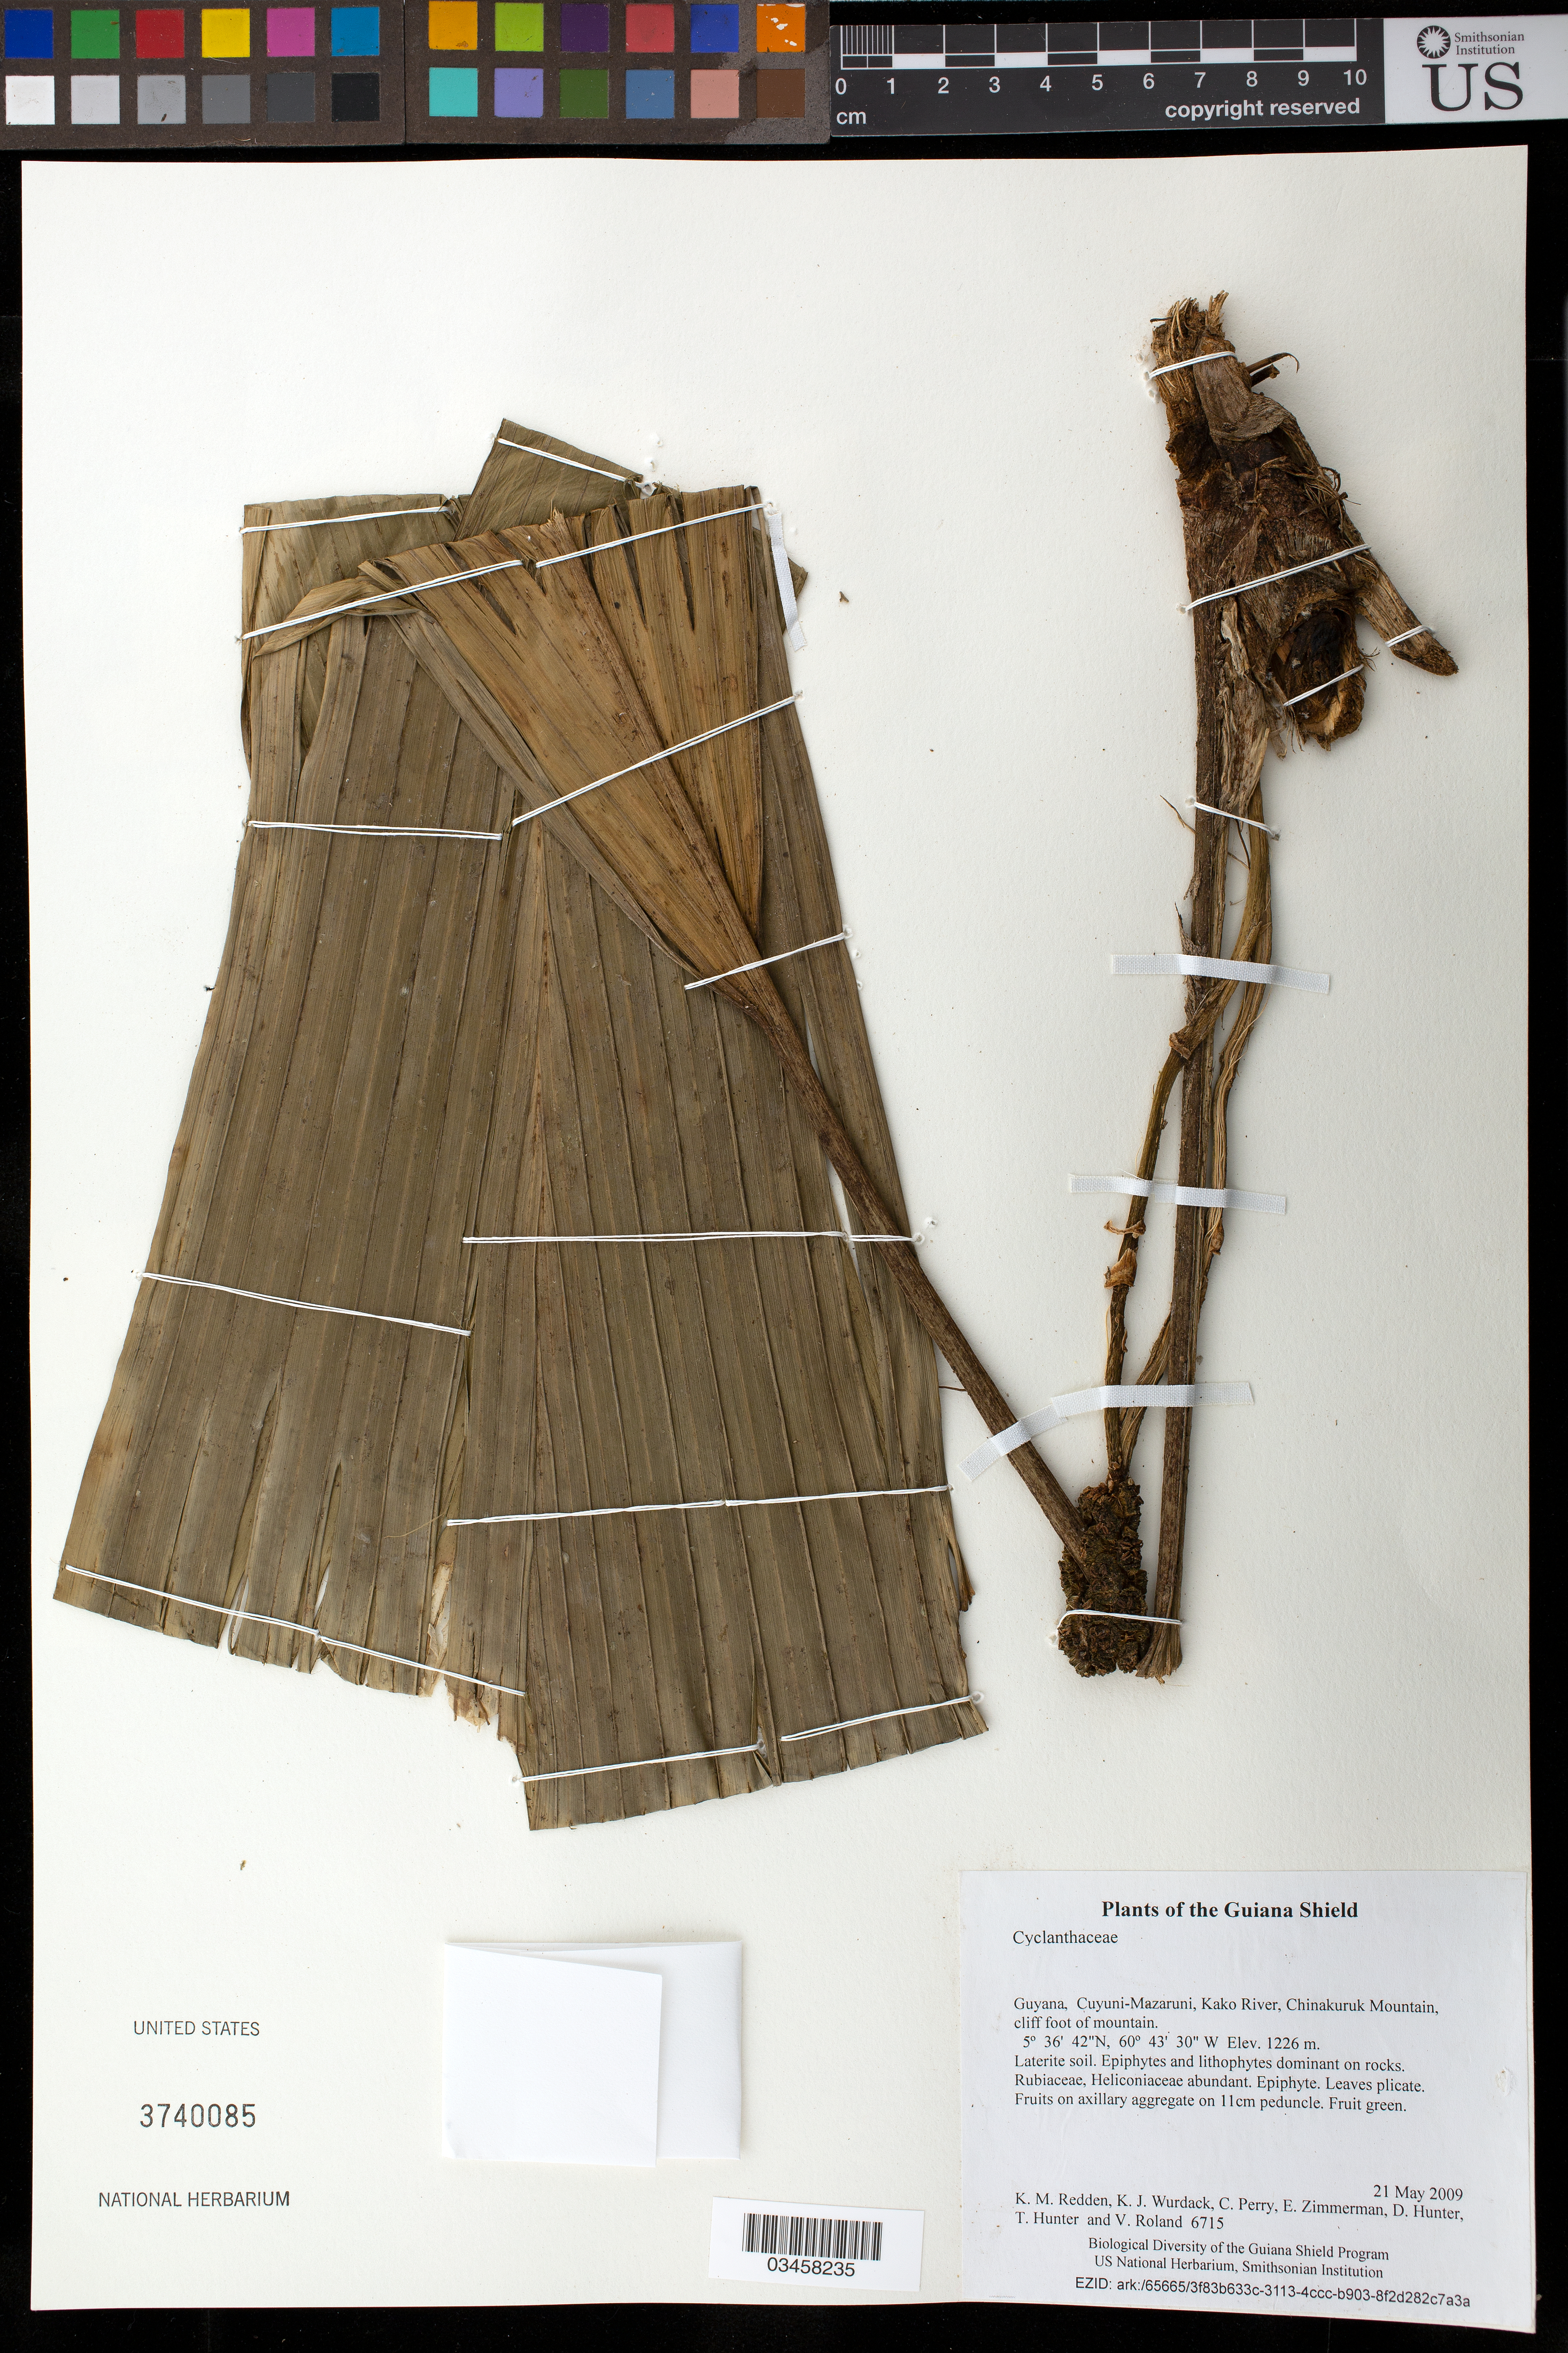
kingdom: Plantae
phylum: Tracheophyta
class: Liliopsida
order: Pandanales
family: Cyclanthaceae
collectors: K. M. Redden, K. Wurdack, C. Perry, E. Zimmerman, D. Hunter, T. Hunter & V. Roland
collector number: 6715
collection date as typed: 21 May 2009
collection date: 2009-05-21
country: Guyana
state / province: Cuyuni-Mazaruni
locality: Kako River, Chinakuruk Mountain, cliff foot of mountain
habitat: Laterite soil. Epiphytes and lithophytes dominant on rocks. Rubiaceae, Heliconiaceae abundant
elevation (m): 1226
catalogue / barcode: US 3740085